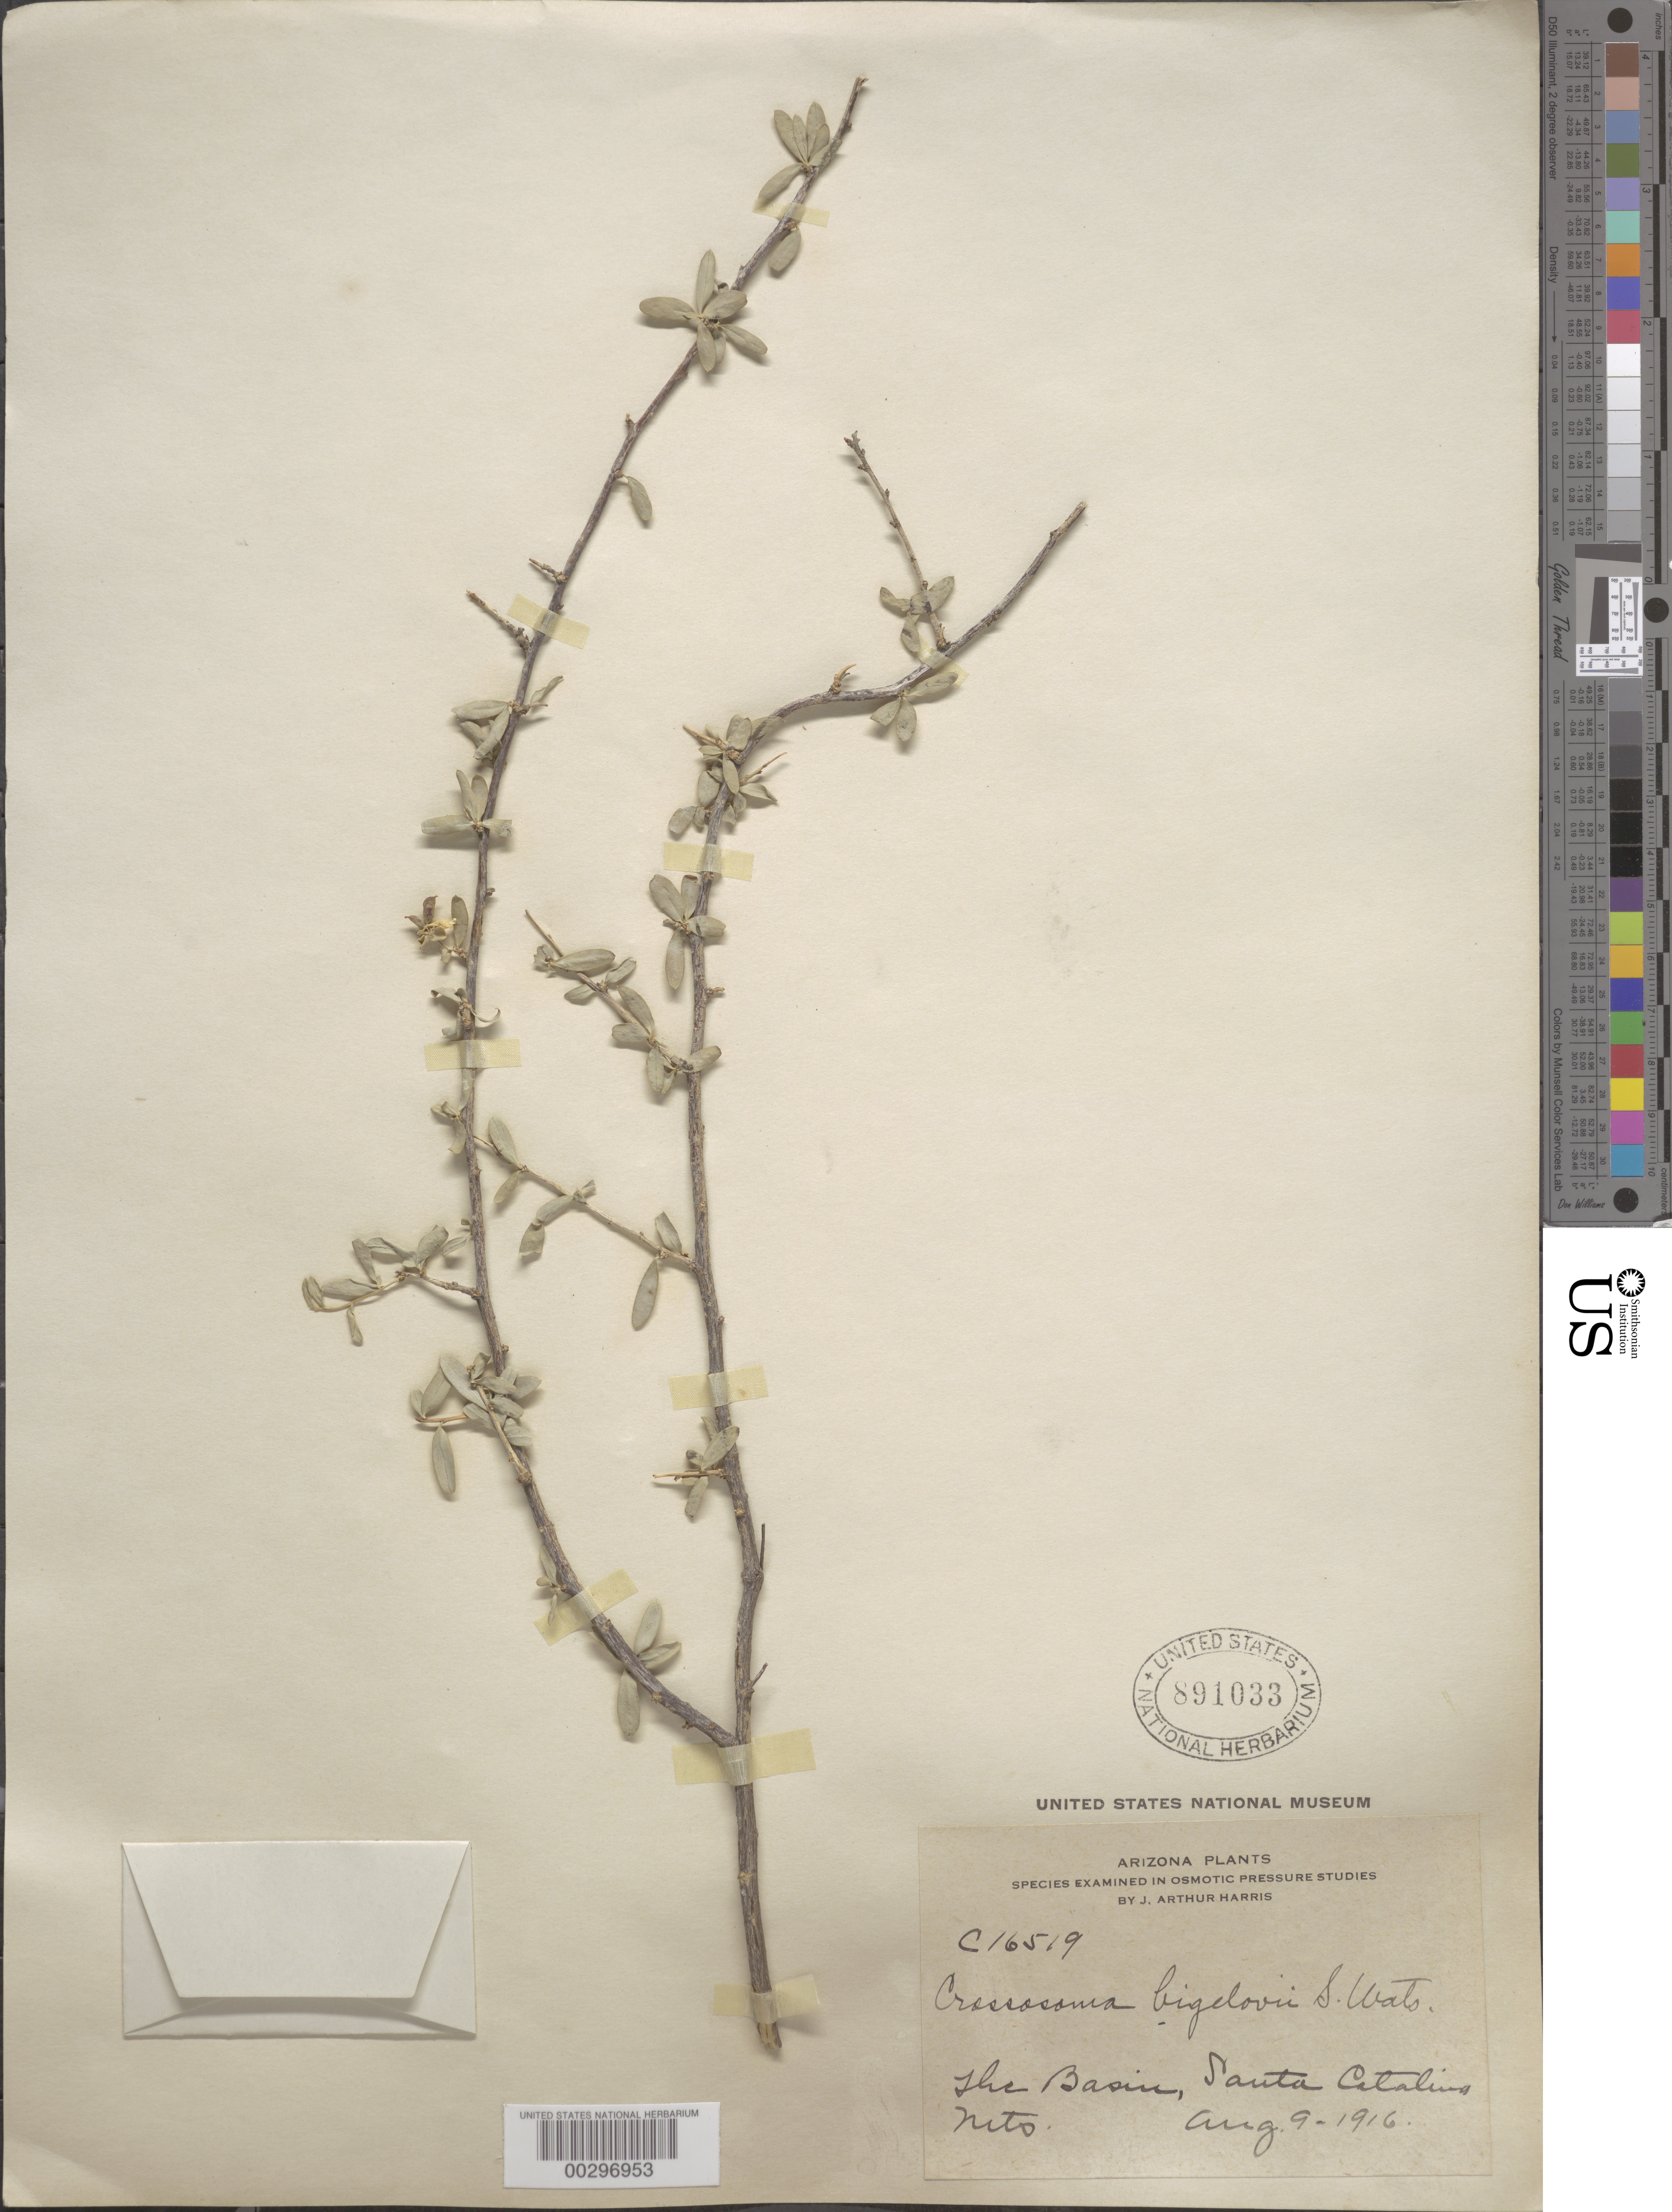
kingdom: Plantae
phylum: Tracheophyta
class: Magnoliopsida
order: Crossosomatales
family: Crossosomataceae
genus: Crossosoma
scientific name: Crossosoma bigelovii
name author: S. Watson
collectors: J. A. Harris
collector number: C16519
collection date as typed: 09 Apr 1916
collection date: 1916-04-09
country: United States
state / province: Arizona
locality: The basin, santa catalina mts.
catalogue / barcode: US 891033